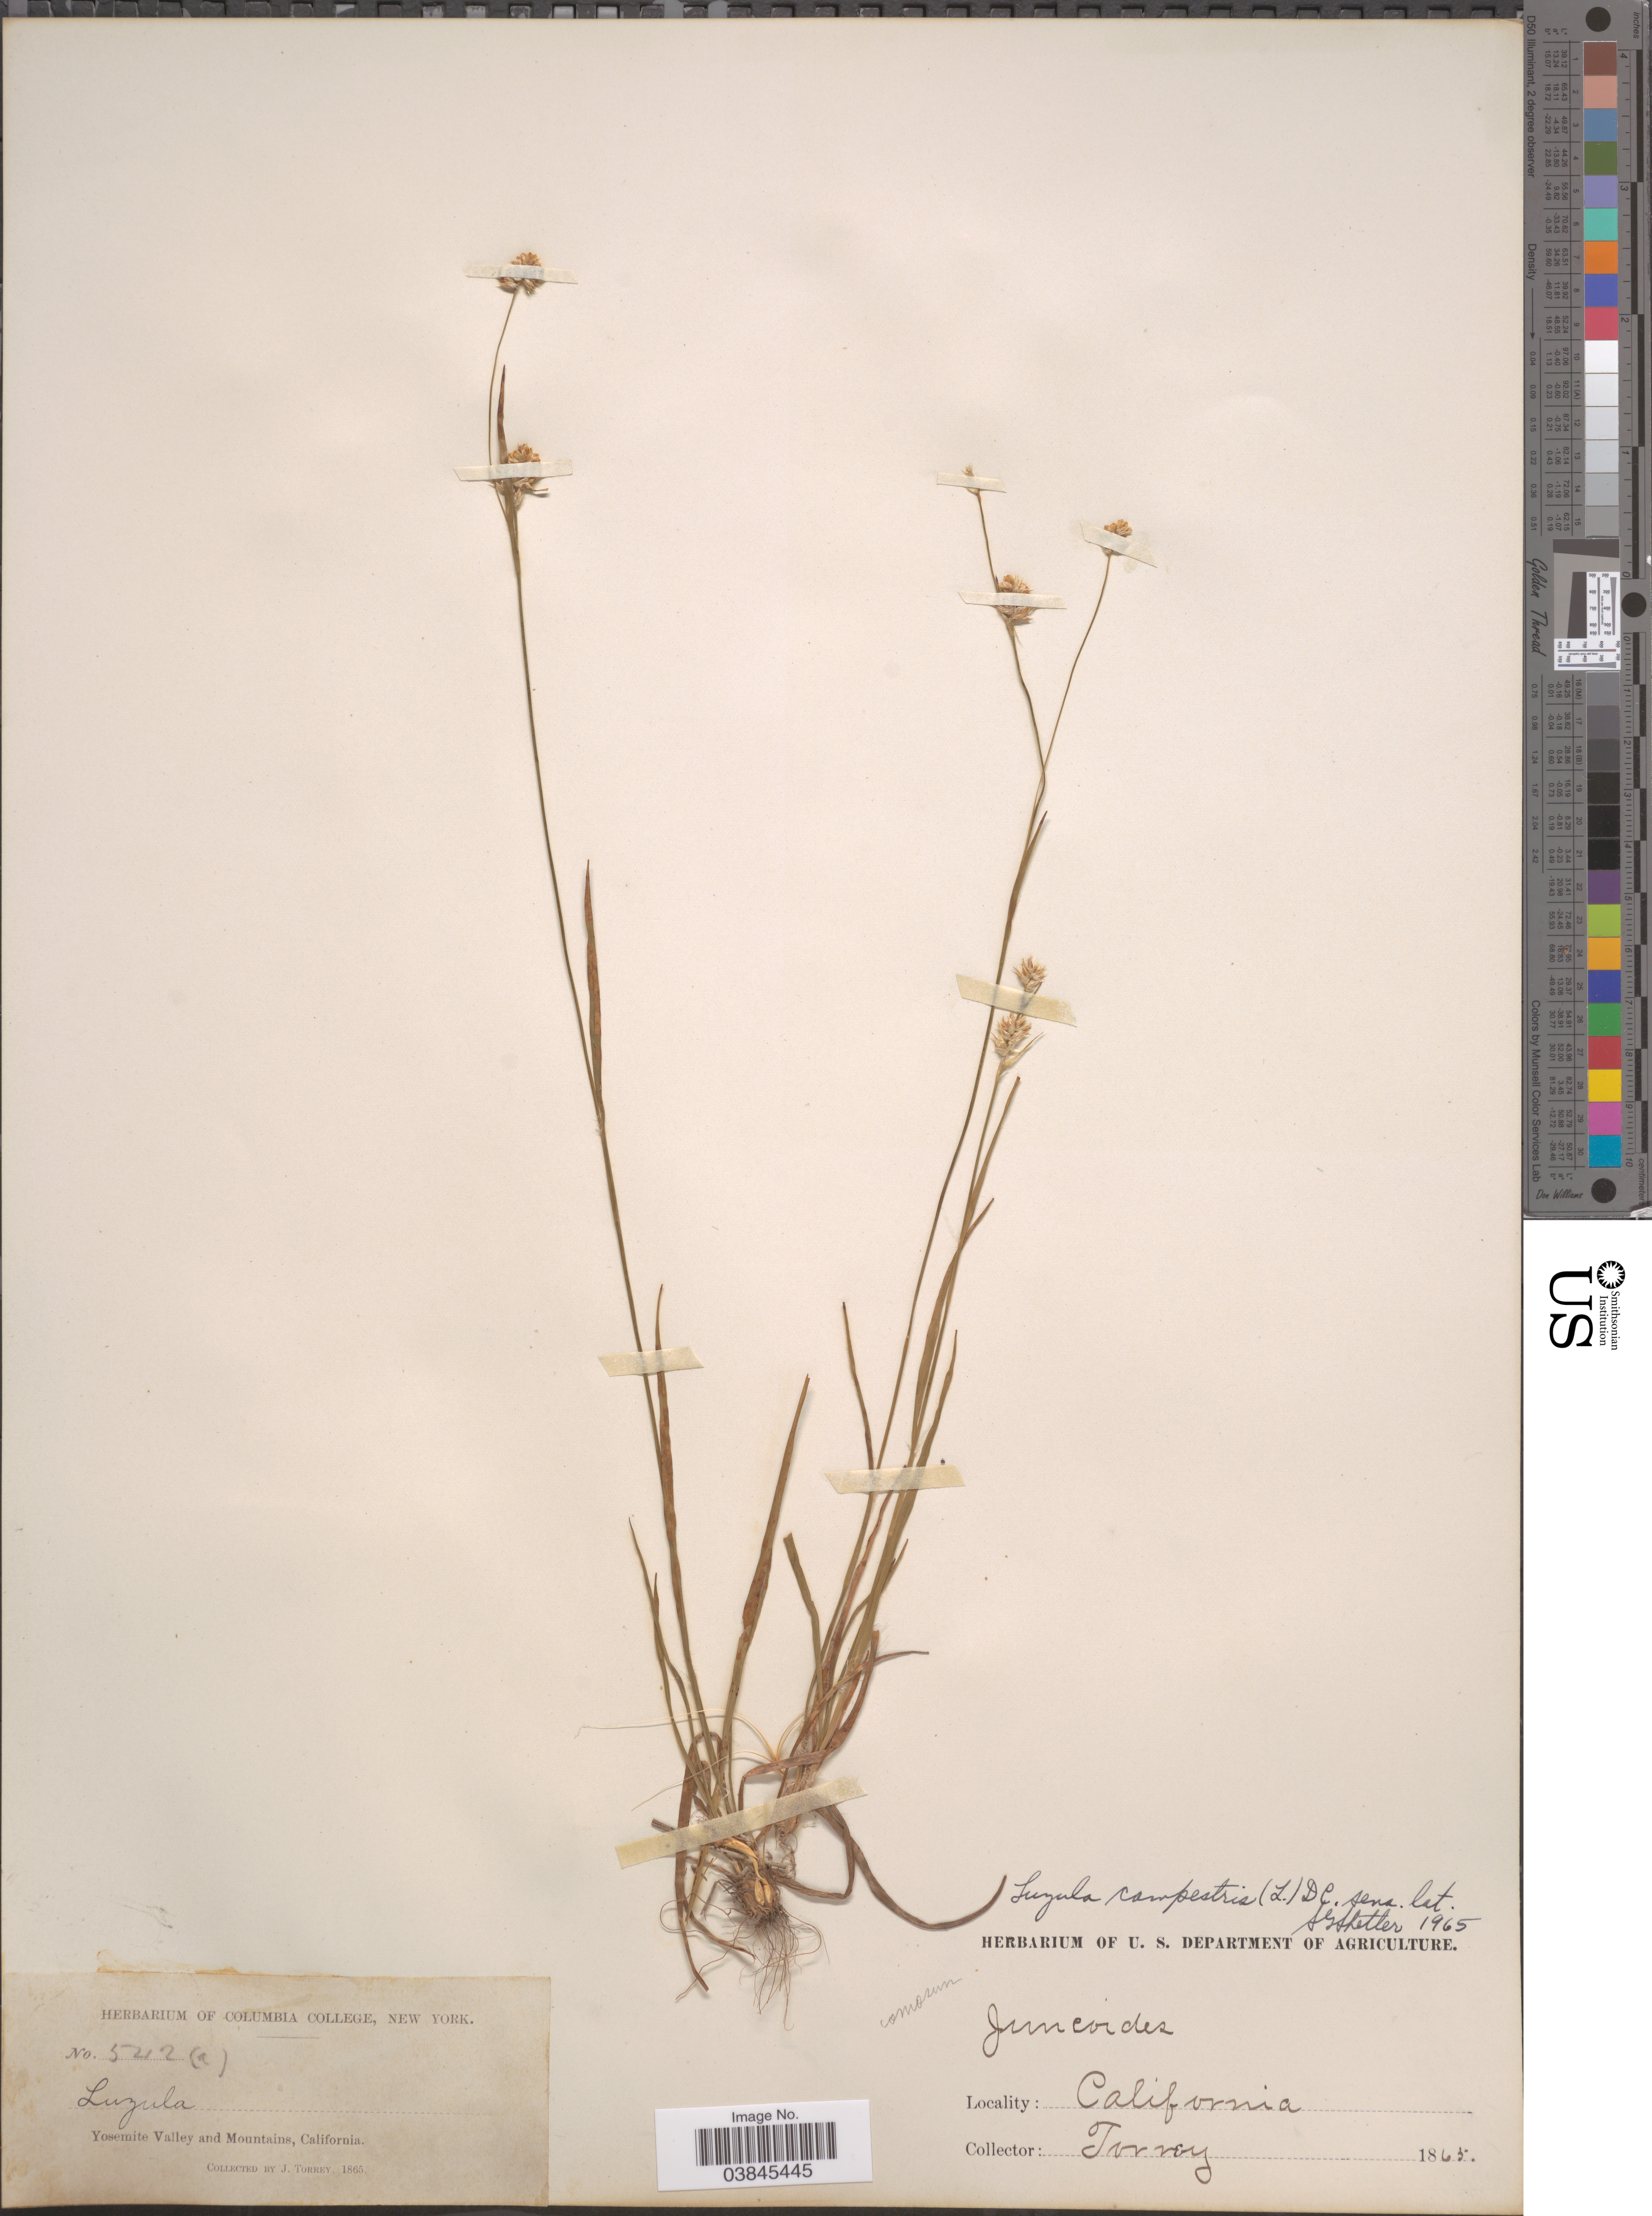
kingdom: Plantae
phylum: Tracheophyta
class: Liliopsida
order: Poales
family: Juncaceae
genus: Luzula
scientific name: Luzula campestris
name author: (L.) DC.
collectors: J. Torrey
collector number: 5212(a)*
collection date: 1865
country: United States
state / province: California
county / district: Mariposa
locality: Yosemite Valley and Mountains.